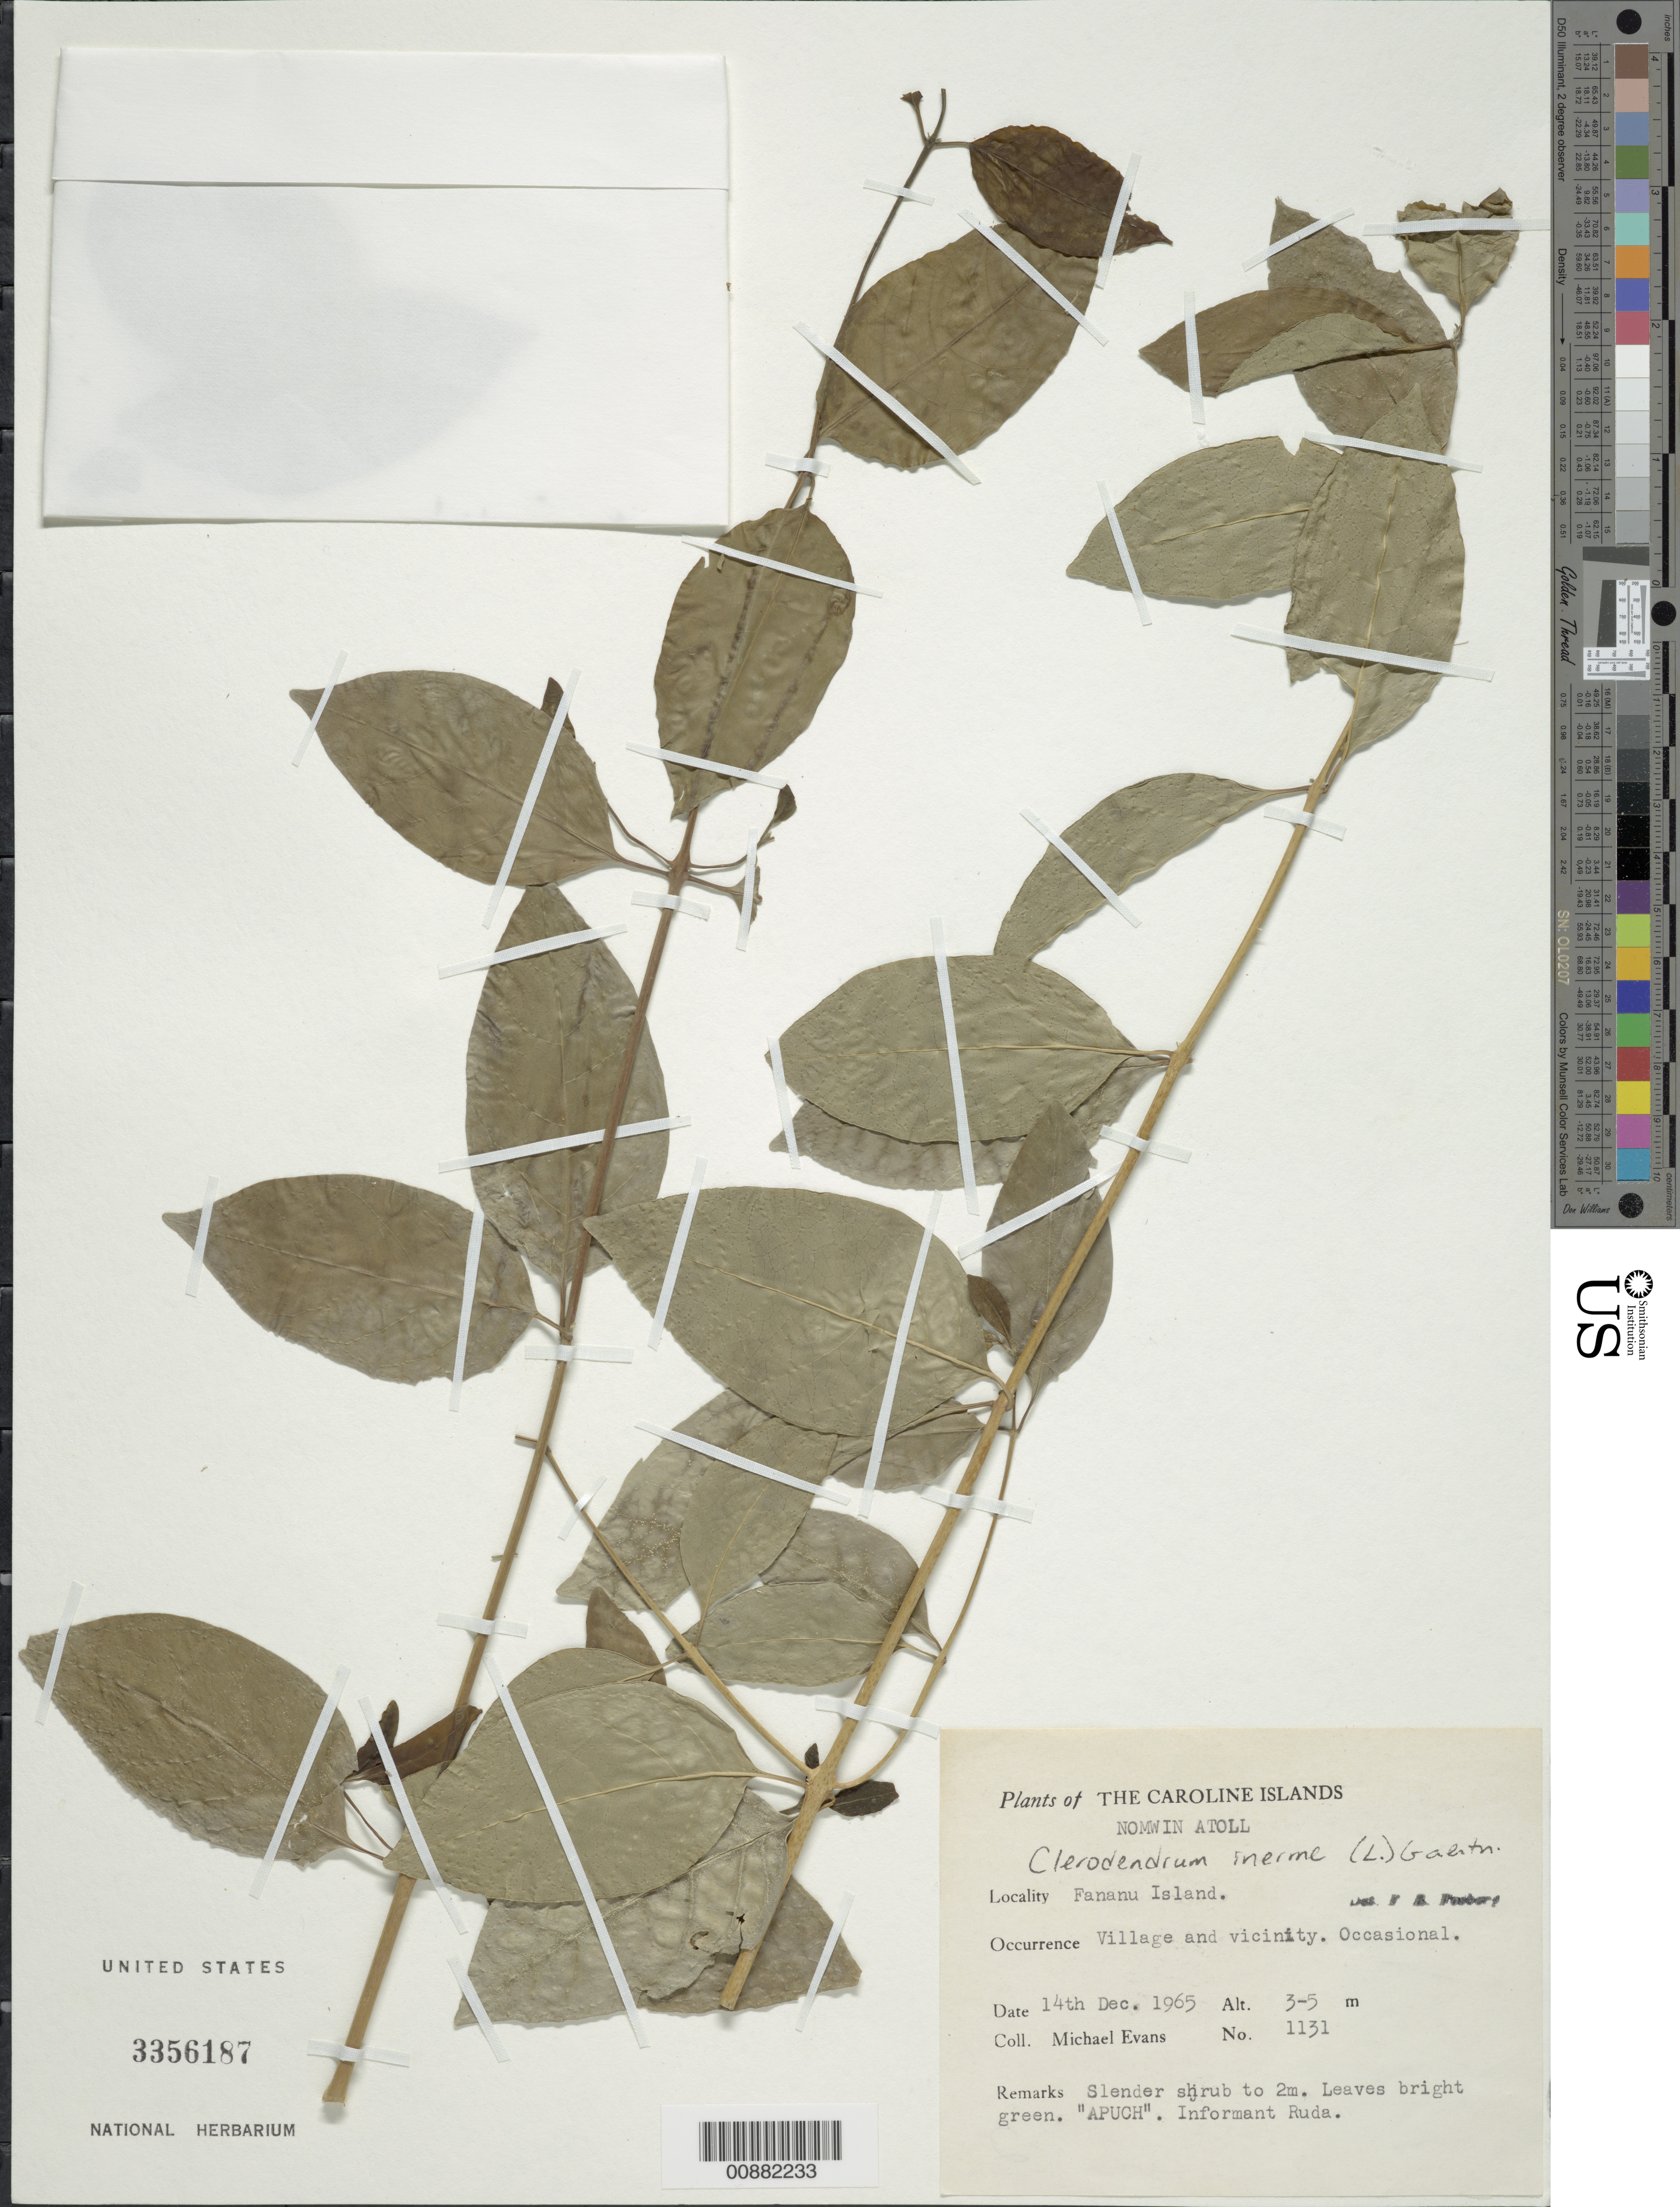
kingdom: Plantae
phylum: Tracheophyta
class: Magnoliopsida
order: Lamiales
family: Lamiaceae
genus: Clerodendrum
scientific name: Clerodendrum inerme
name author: (L.) Gaertn.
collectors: M. Evans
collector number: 1131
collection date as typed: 14 Dec 1965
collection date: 1965-12-14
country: Micronesia, Federated States of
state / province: Truk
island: Nomwin Atoll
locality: Fananu islet. Village and vicinity.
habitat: occasional.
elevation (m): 3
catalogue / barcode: US 3356187